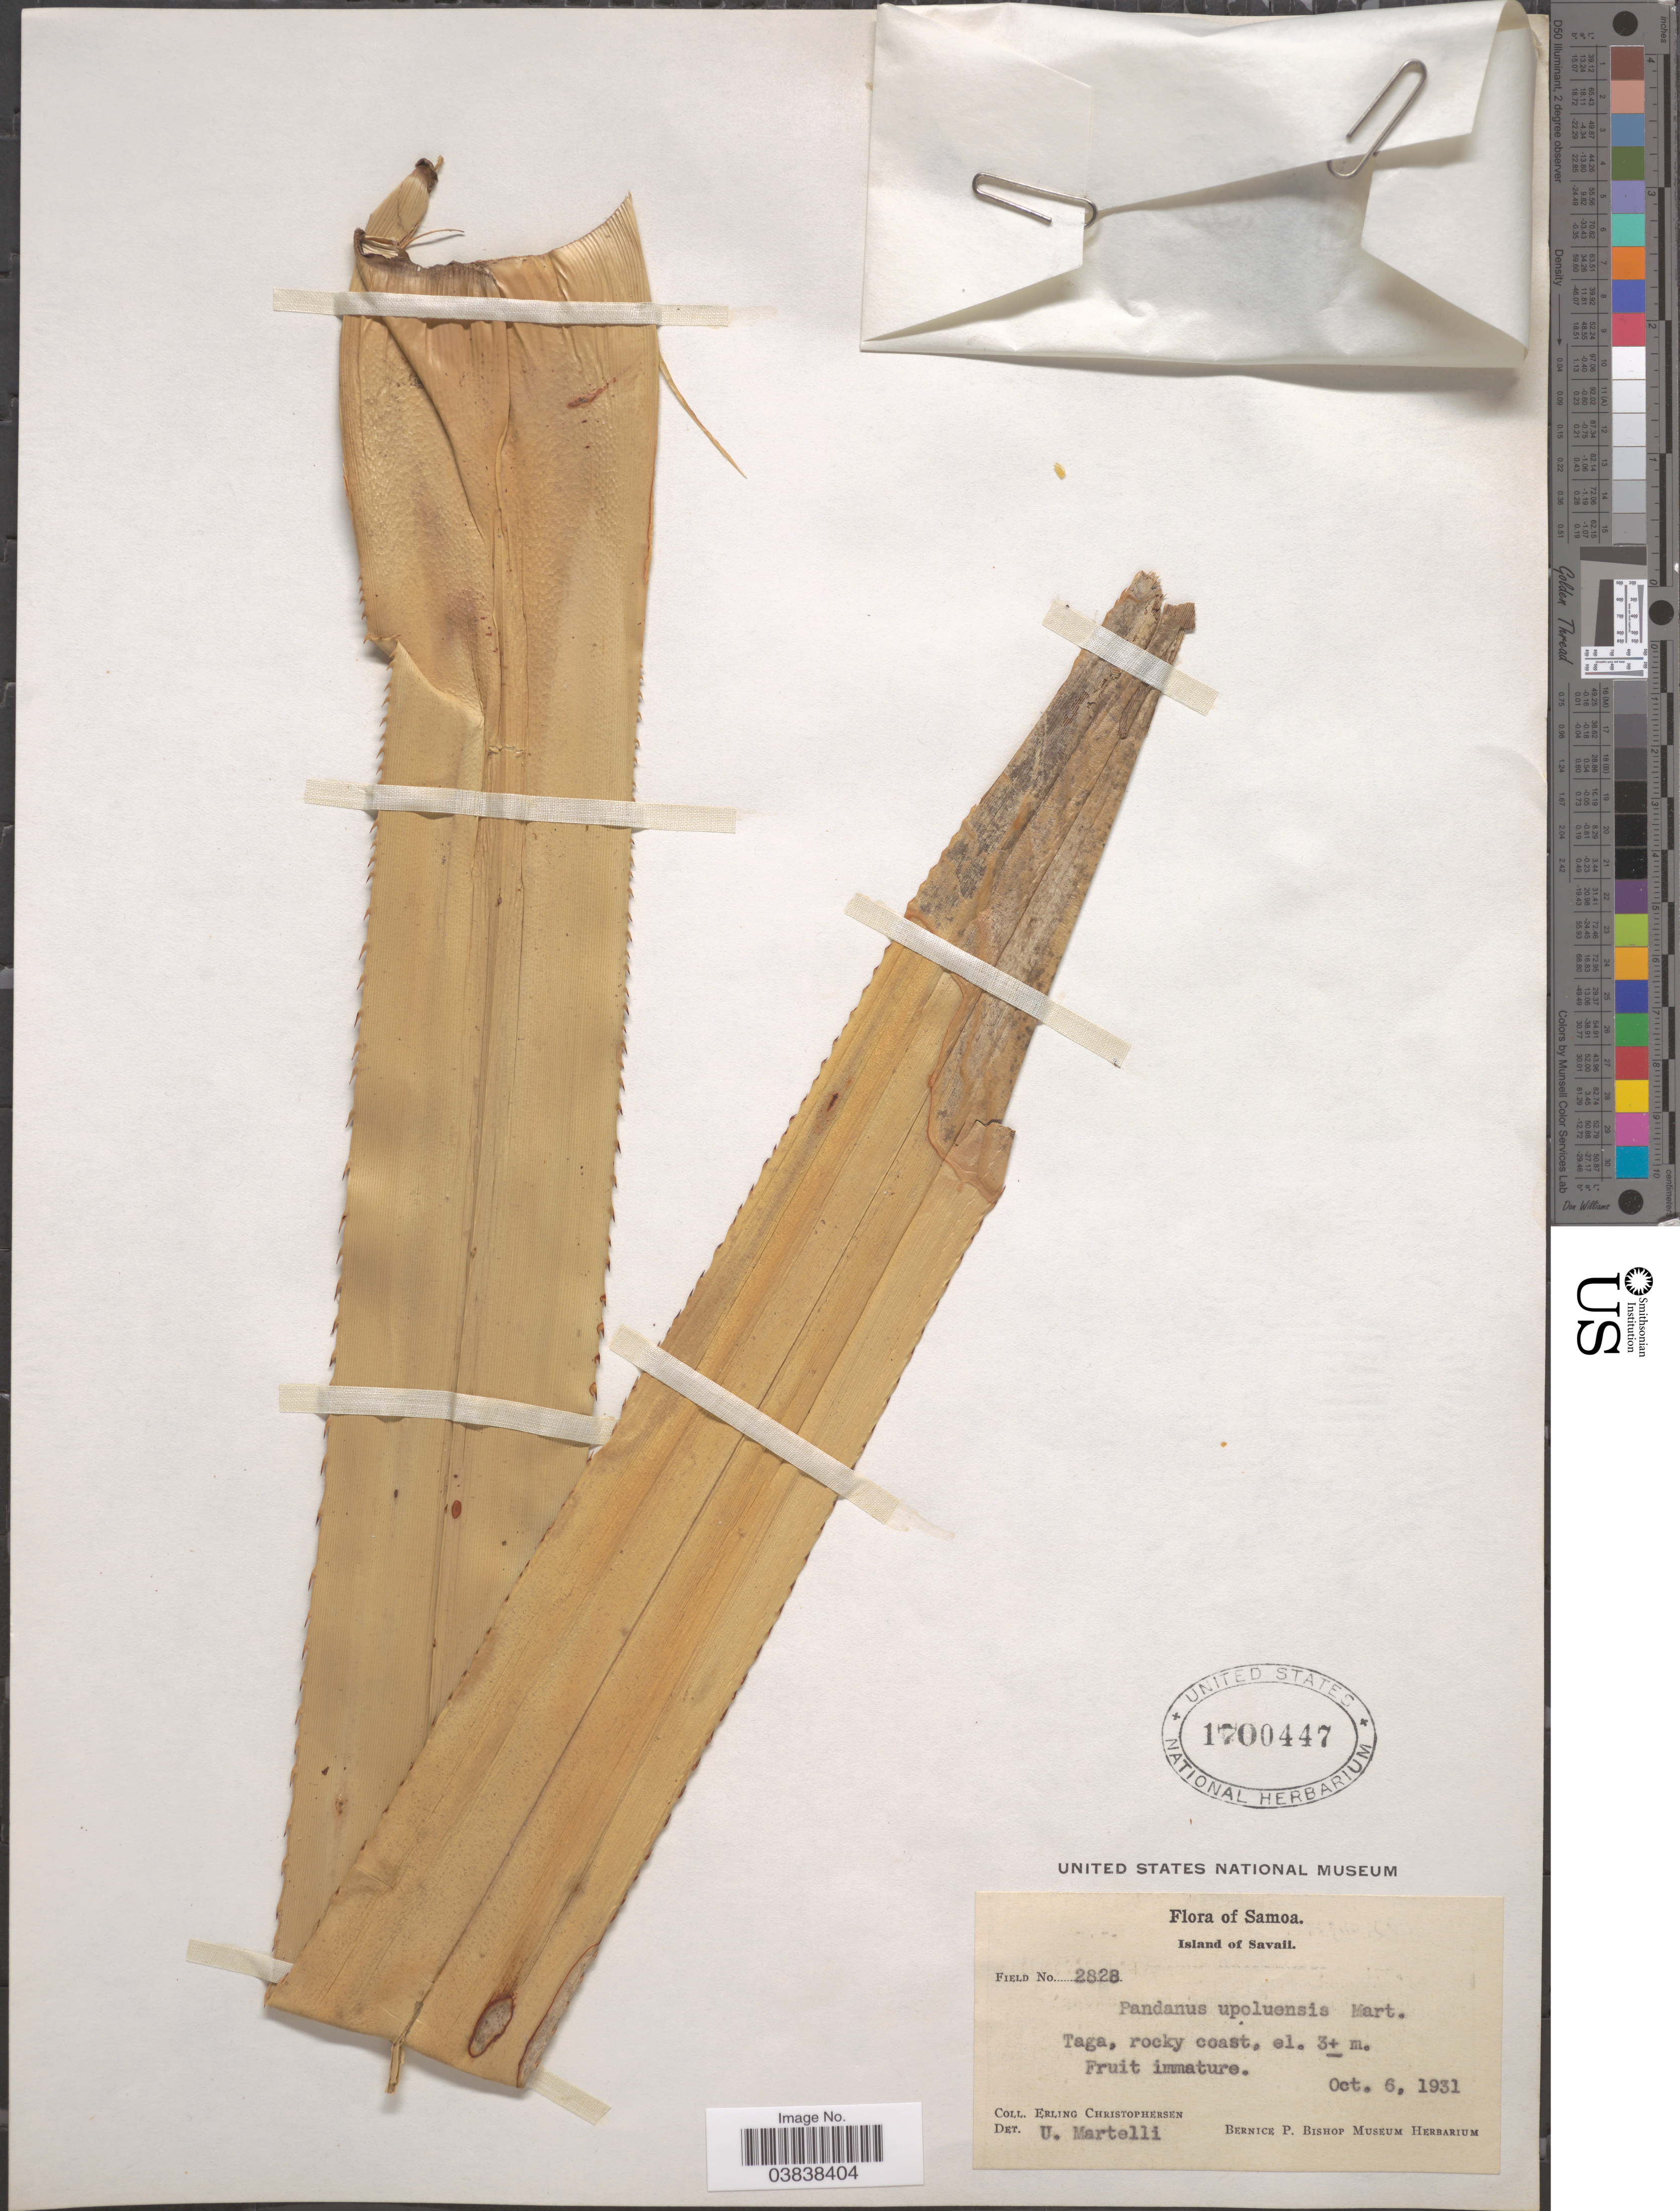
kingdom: Plantae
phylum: Tracheophyta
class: Liliopsida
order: Pandanales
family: Pandanaceae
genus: Pandanus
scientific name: Pandanus upoluensis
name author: Martelli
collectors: E. Christophersen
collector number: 2828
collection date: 1931-10-06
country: Samoa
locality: Samoa. Island of Savaii. Taga.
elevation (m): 3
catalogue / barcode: US 1700447